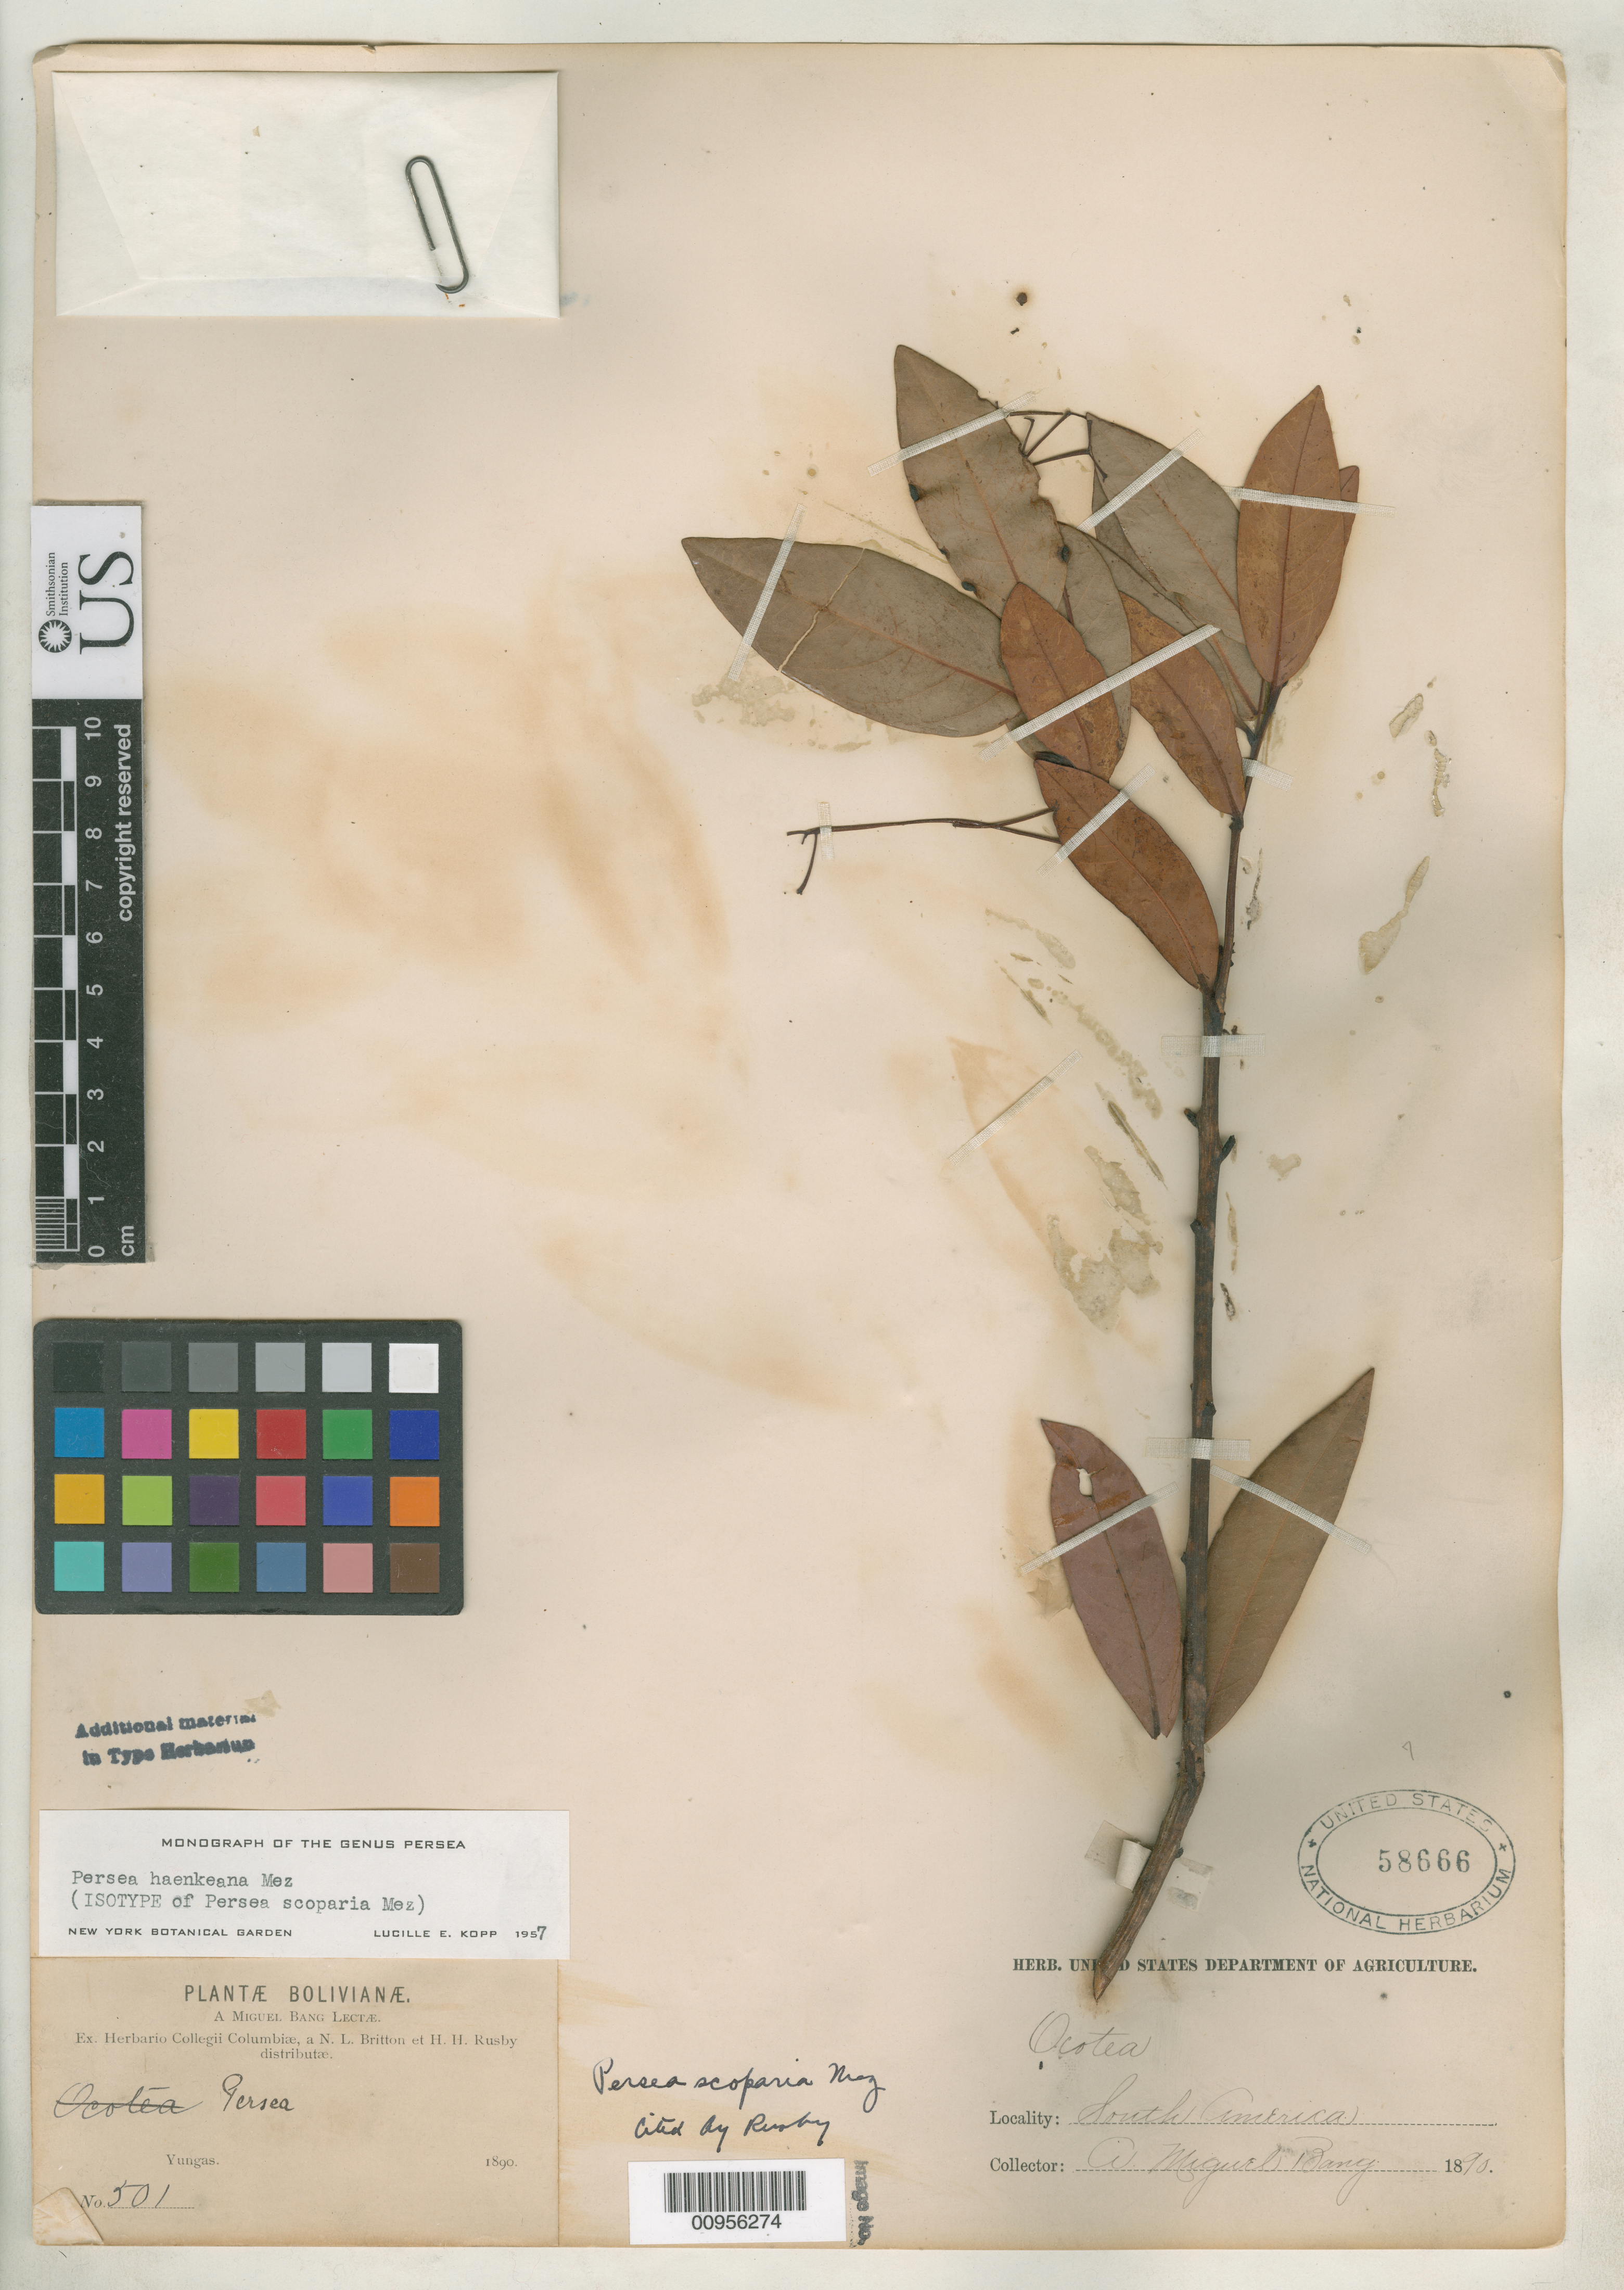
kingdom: Plantae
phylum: Tracheophyta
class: Magnoliopsida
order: Laurales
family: Lauraceae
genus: Persea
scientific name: Persea scoparia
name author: Mez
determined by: Kopp, L. E., (NY), New York Botanical Garden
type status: Isotype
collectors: M. Bang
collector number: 501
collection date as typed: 1890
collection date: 1890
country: Bolivia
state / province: La Paz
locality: Yungas.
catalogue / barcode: US 58666